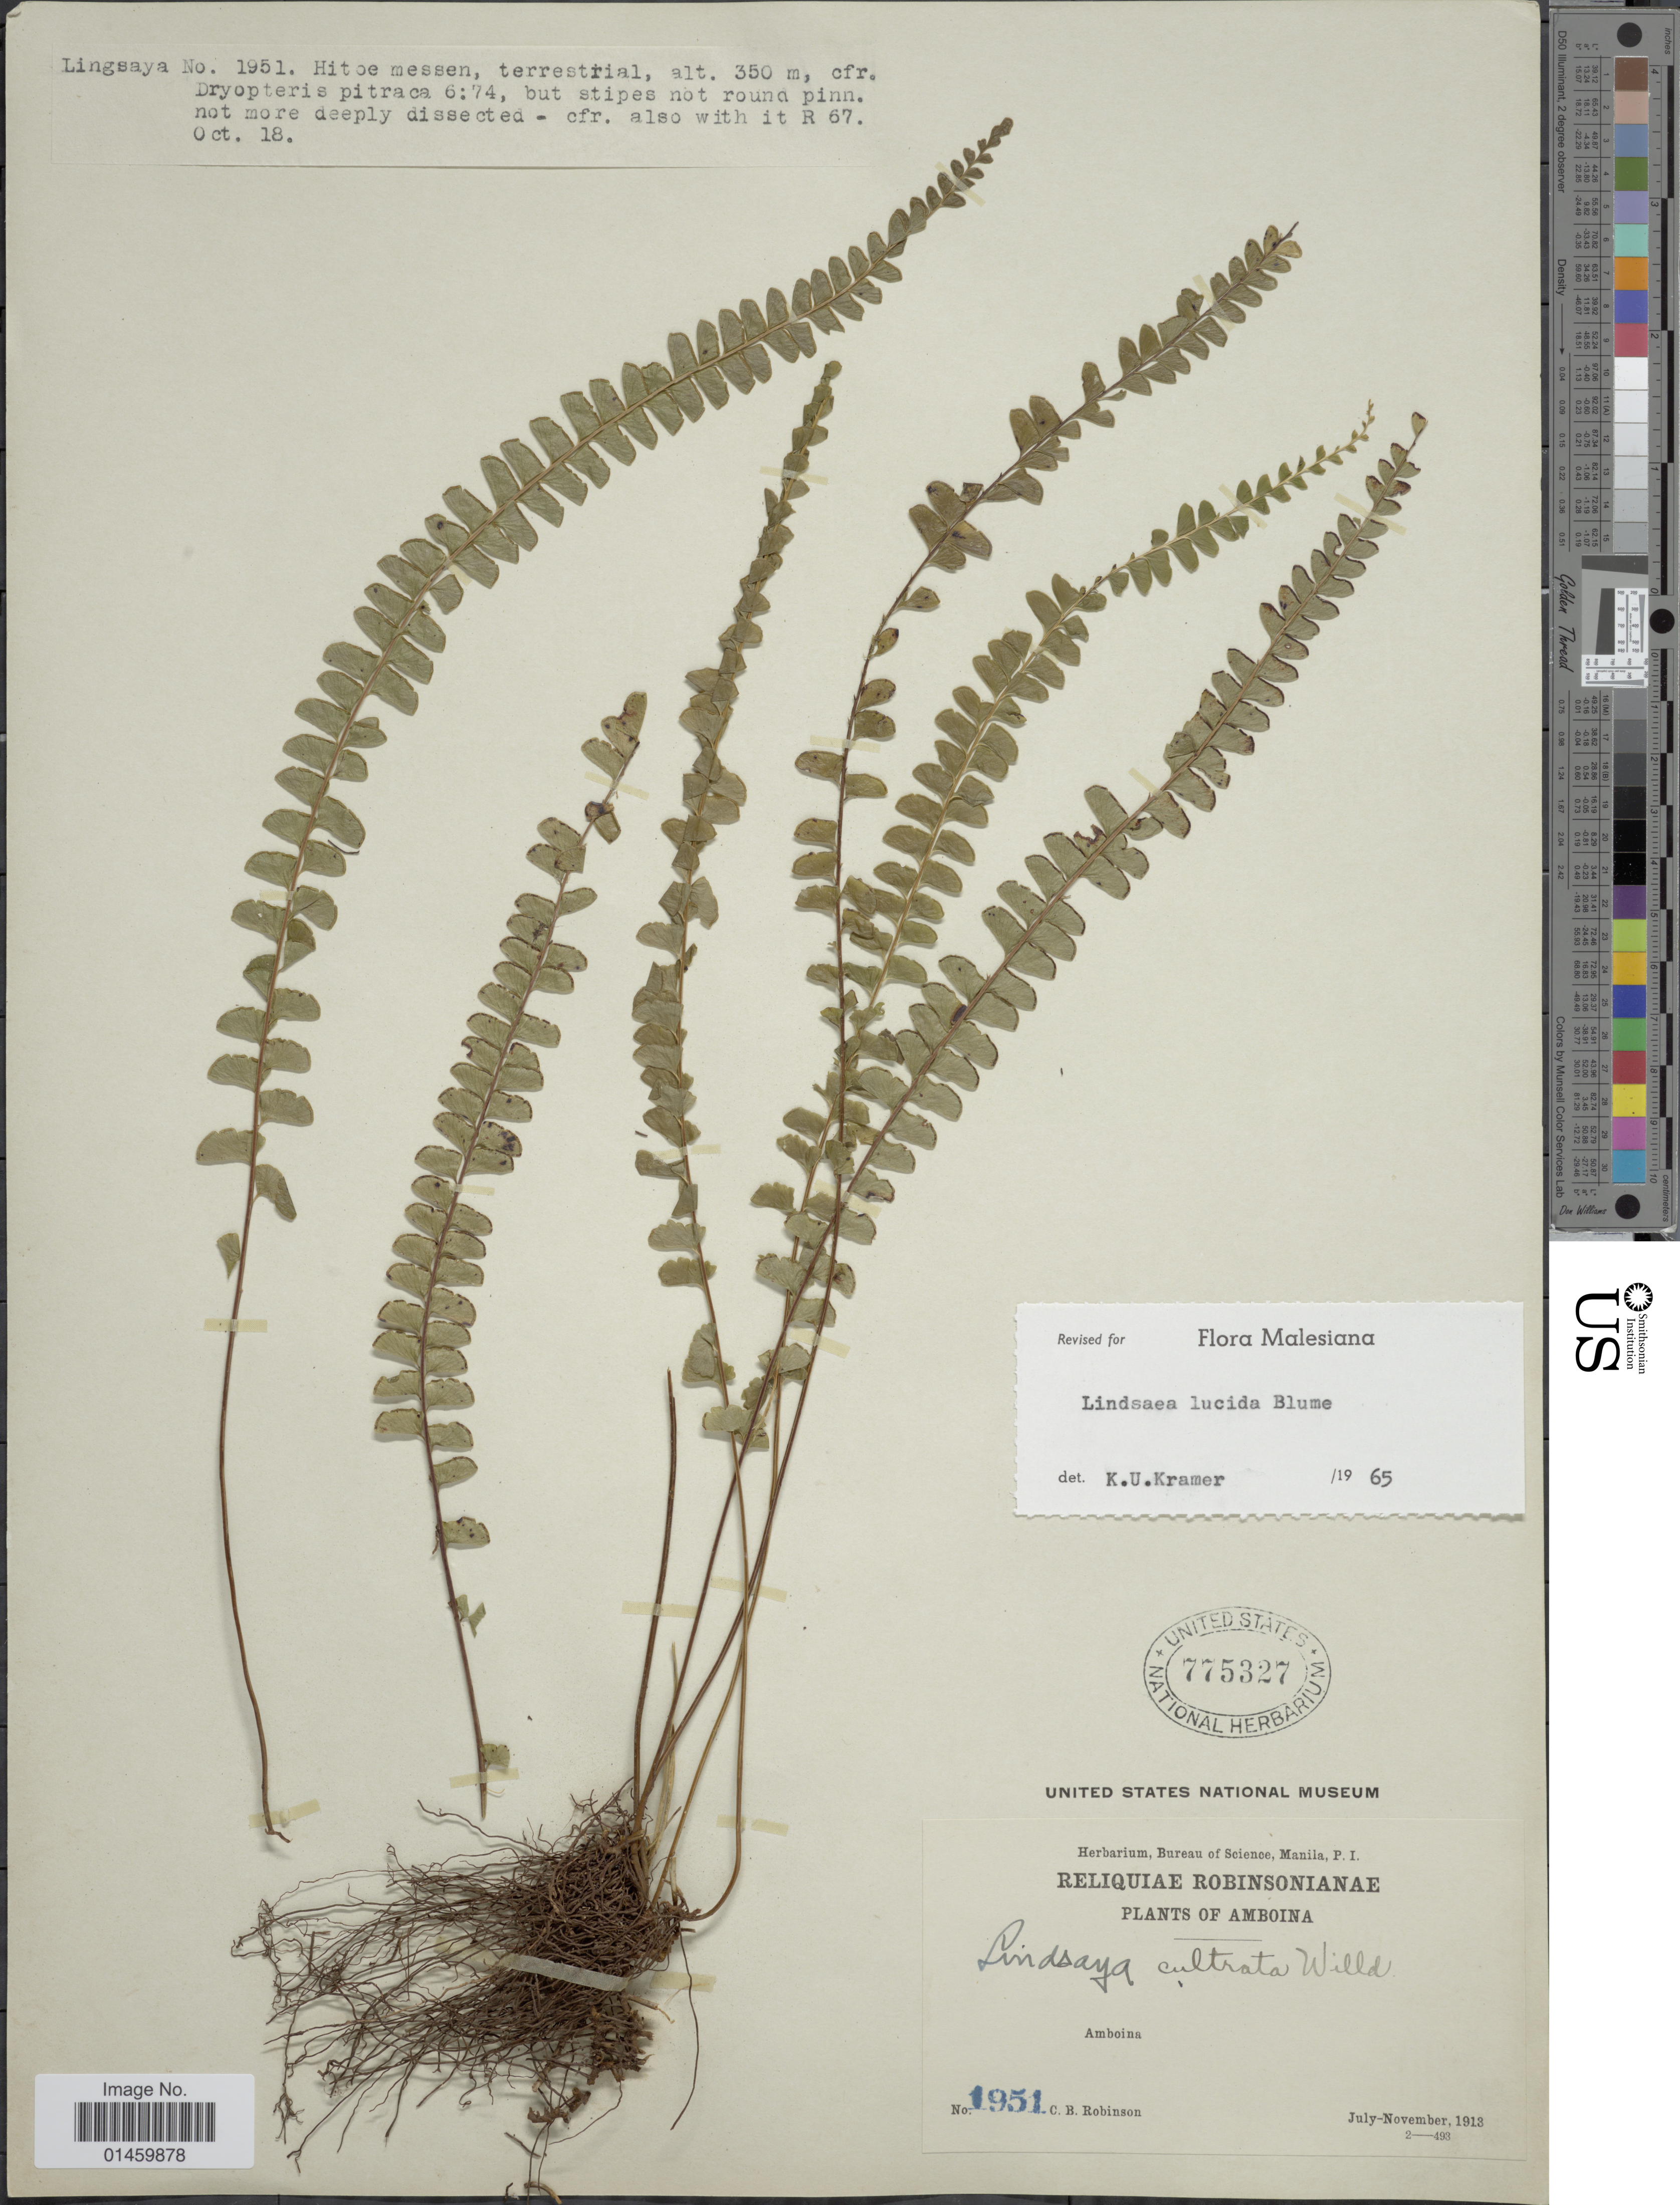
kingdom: Plantae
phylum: Tracheophyta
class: Polypodiopsida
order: Polypodiales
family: Lindsaeaceae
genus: Lindsaea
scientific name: Lindsaea lucida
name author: Blume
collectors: C. Robinson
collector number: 1951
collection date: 1913-07/1913-11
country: Indonesia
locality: Amboina. Hitoe messen, terrestrial.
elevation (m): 350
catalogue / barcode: US 775327